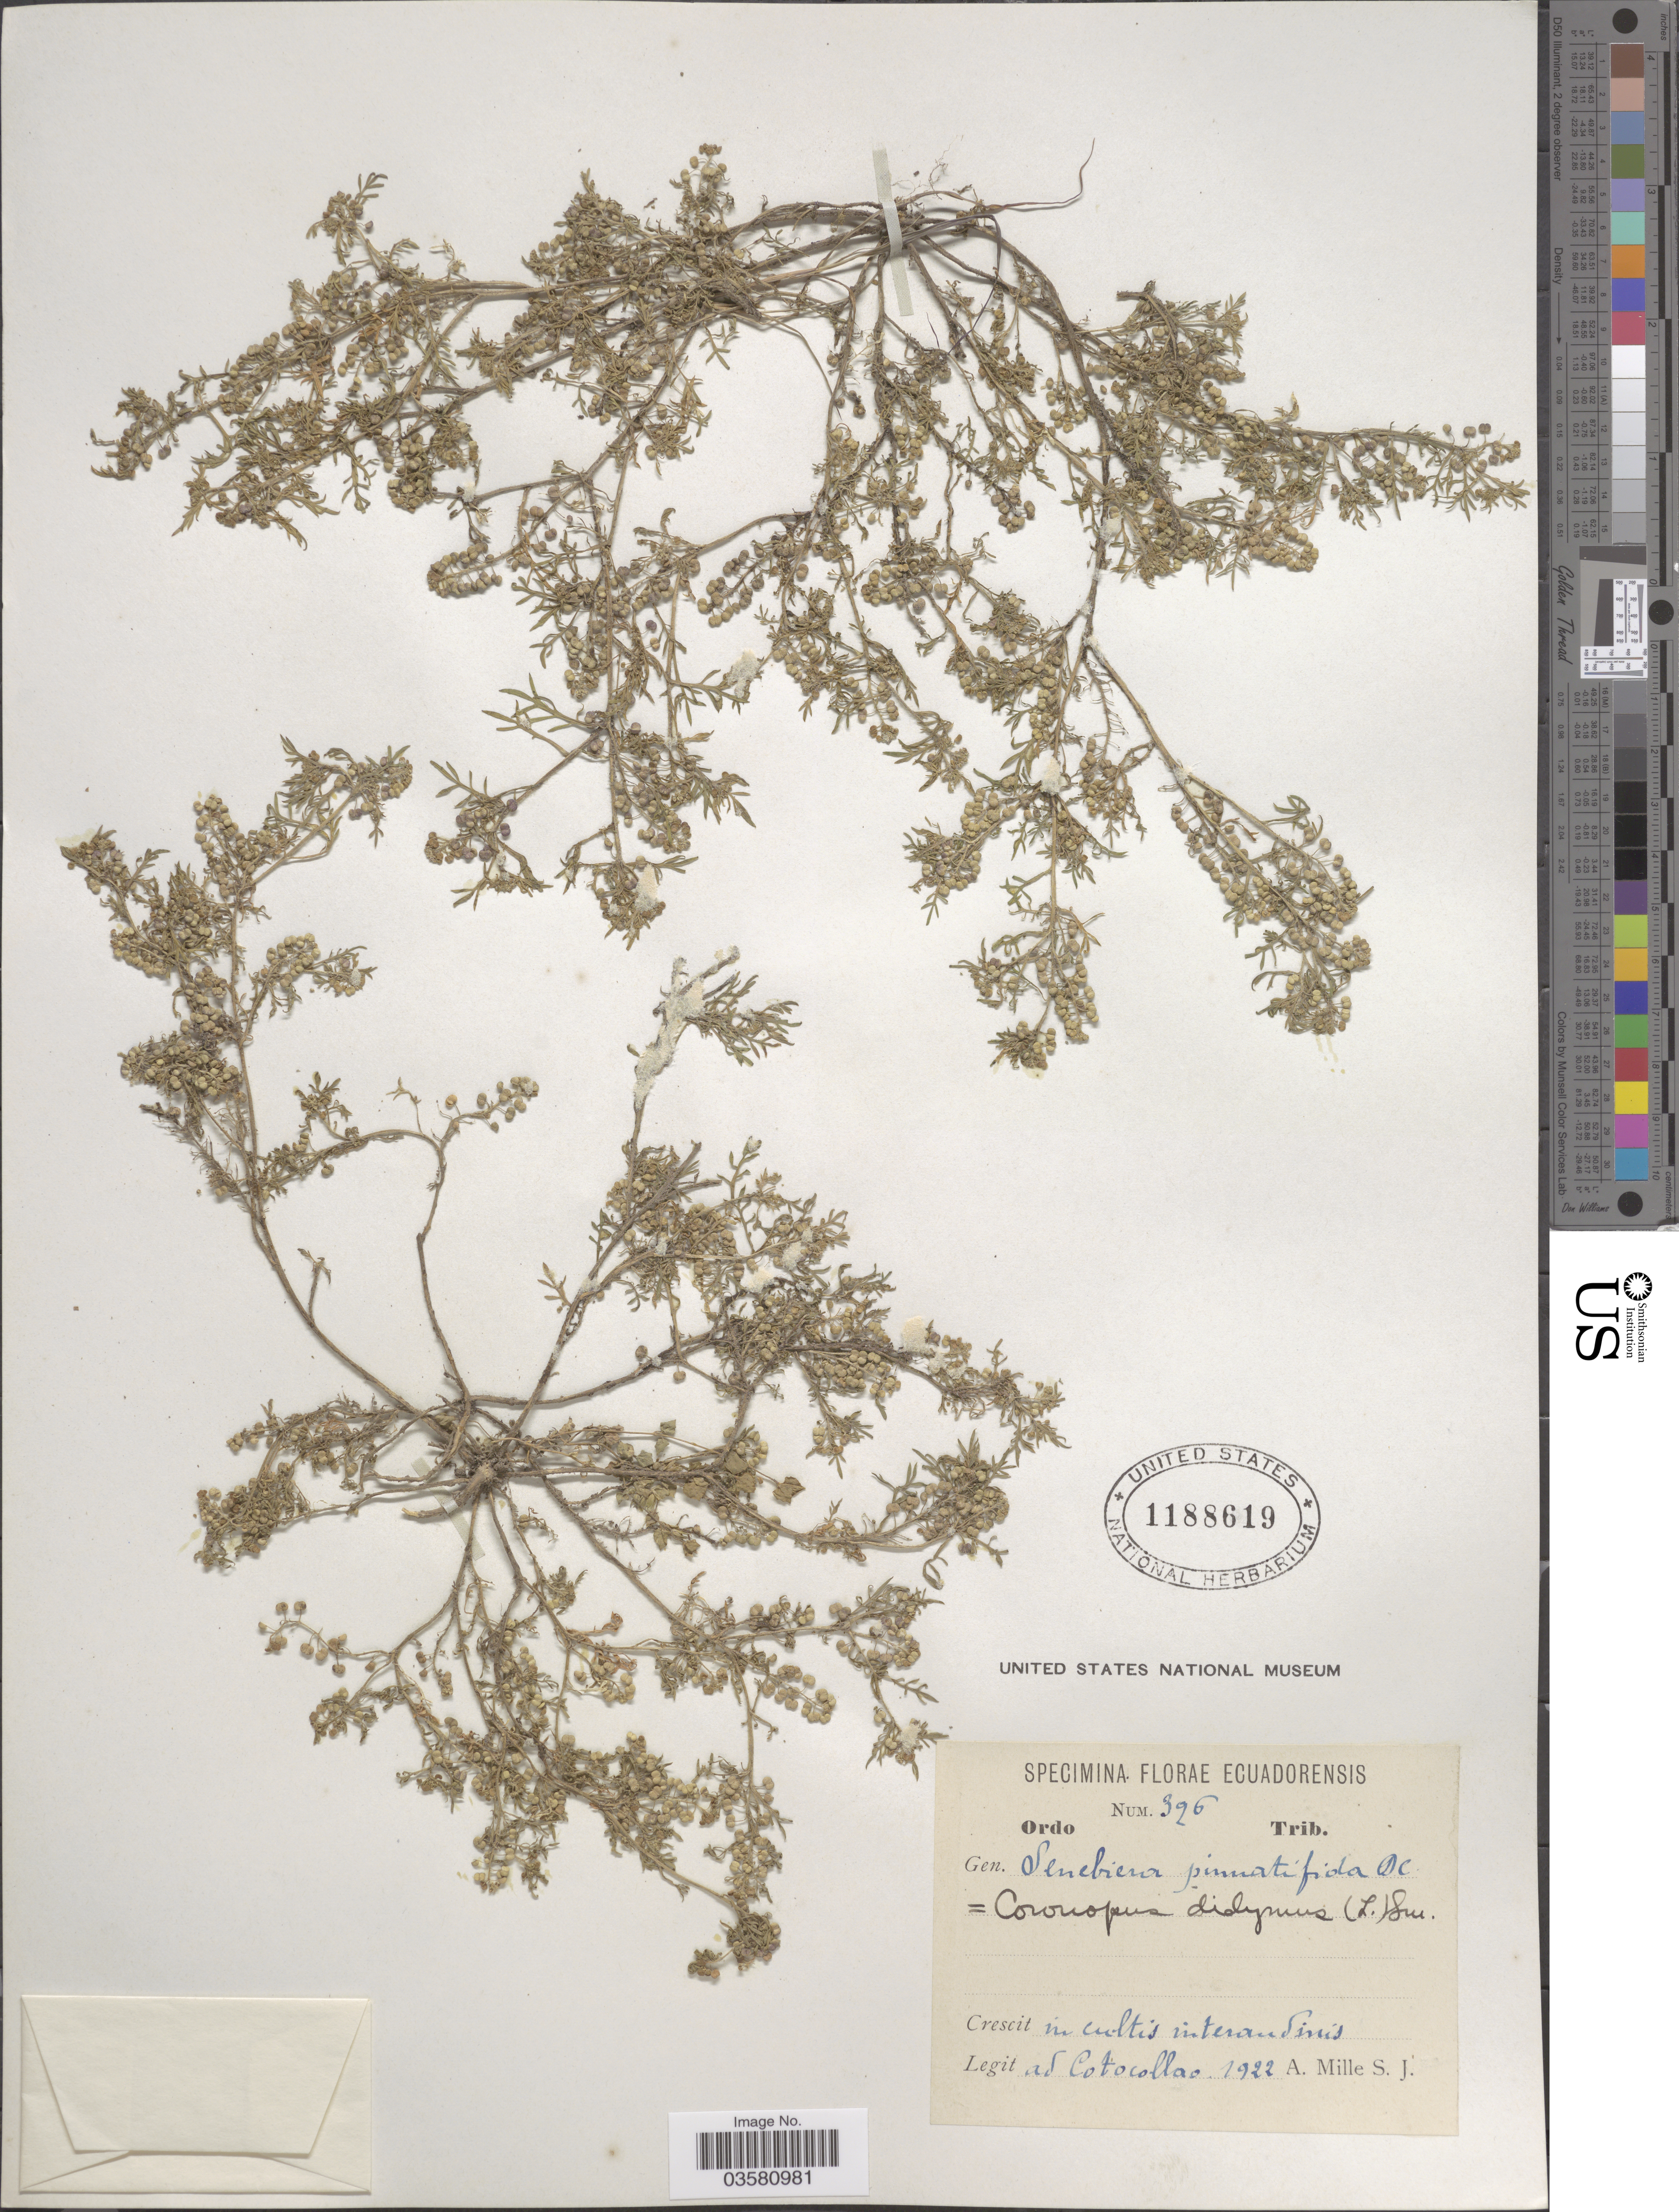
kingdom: Plantae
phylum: Tracheophyta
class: Magnoliopsida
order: Brassicales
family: Brassicaceae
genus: Lepidium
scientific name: Lepidium didymum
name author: L.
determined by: Strong, M. T., (US), Smithsonian Institution - National Museum of Natural History (UNITED STATES)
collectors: A. Mille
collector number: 326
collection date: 1922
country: Ecuador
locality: Ecuadorensis. Crescit in cultis interandinis ad Cotocollac.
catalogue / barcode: US 1188619